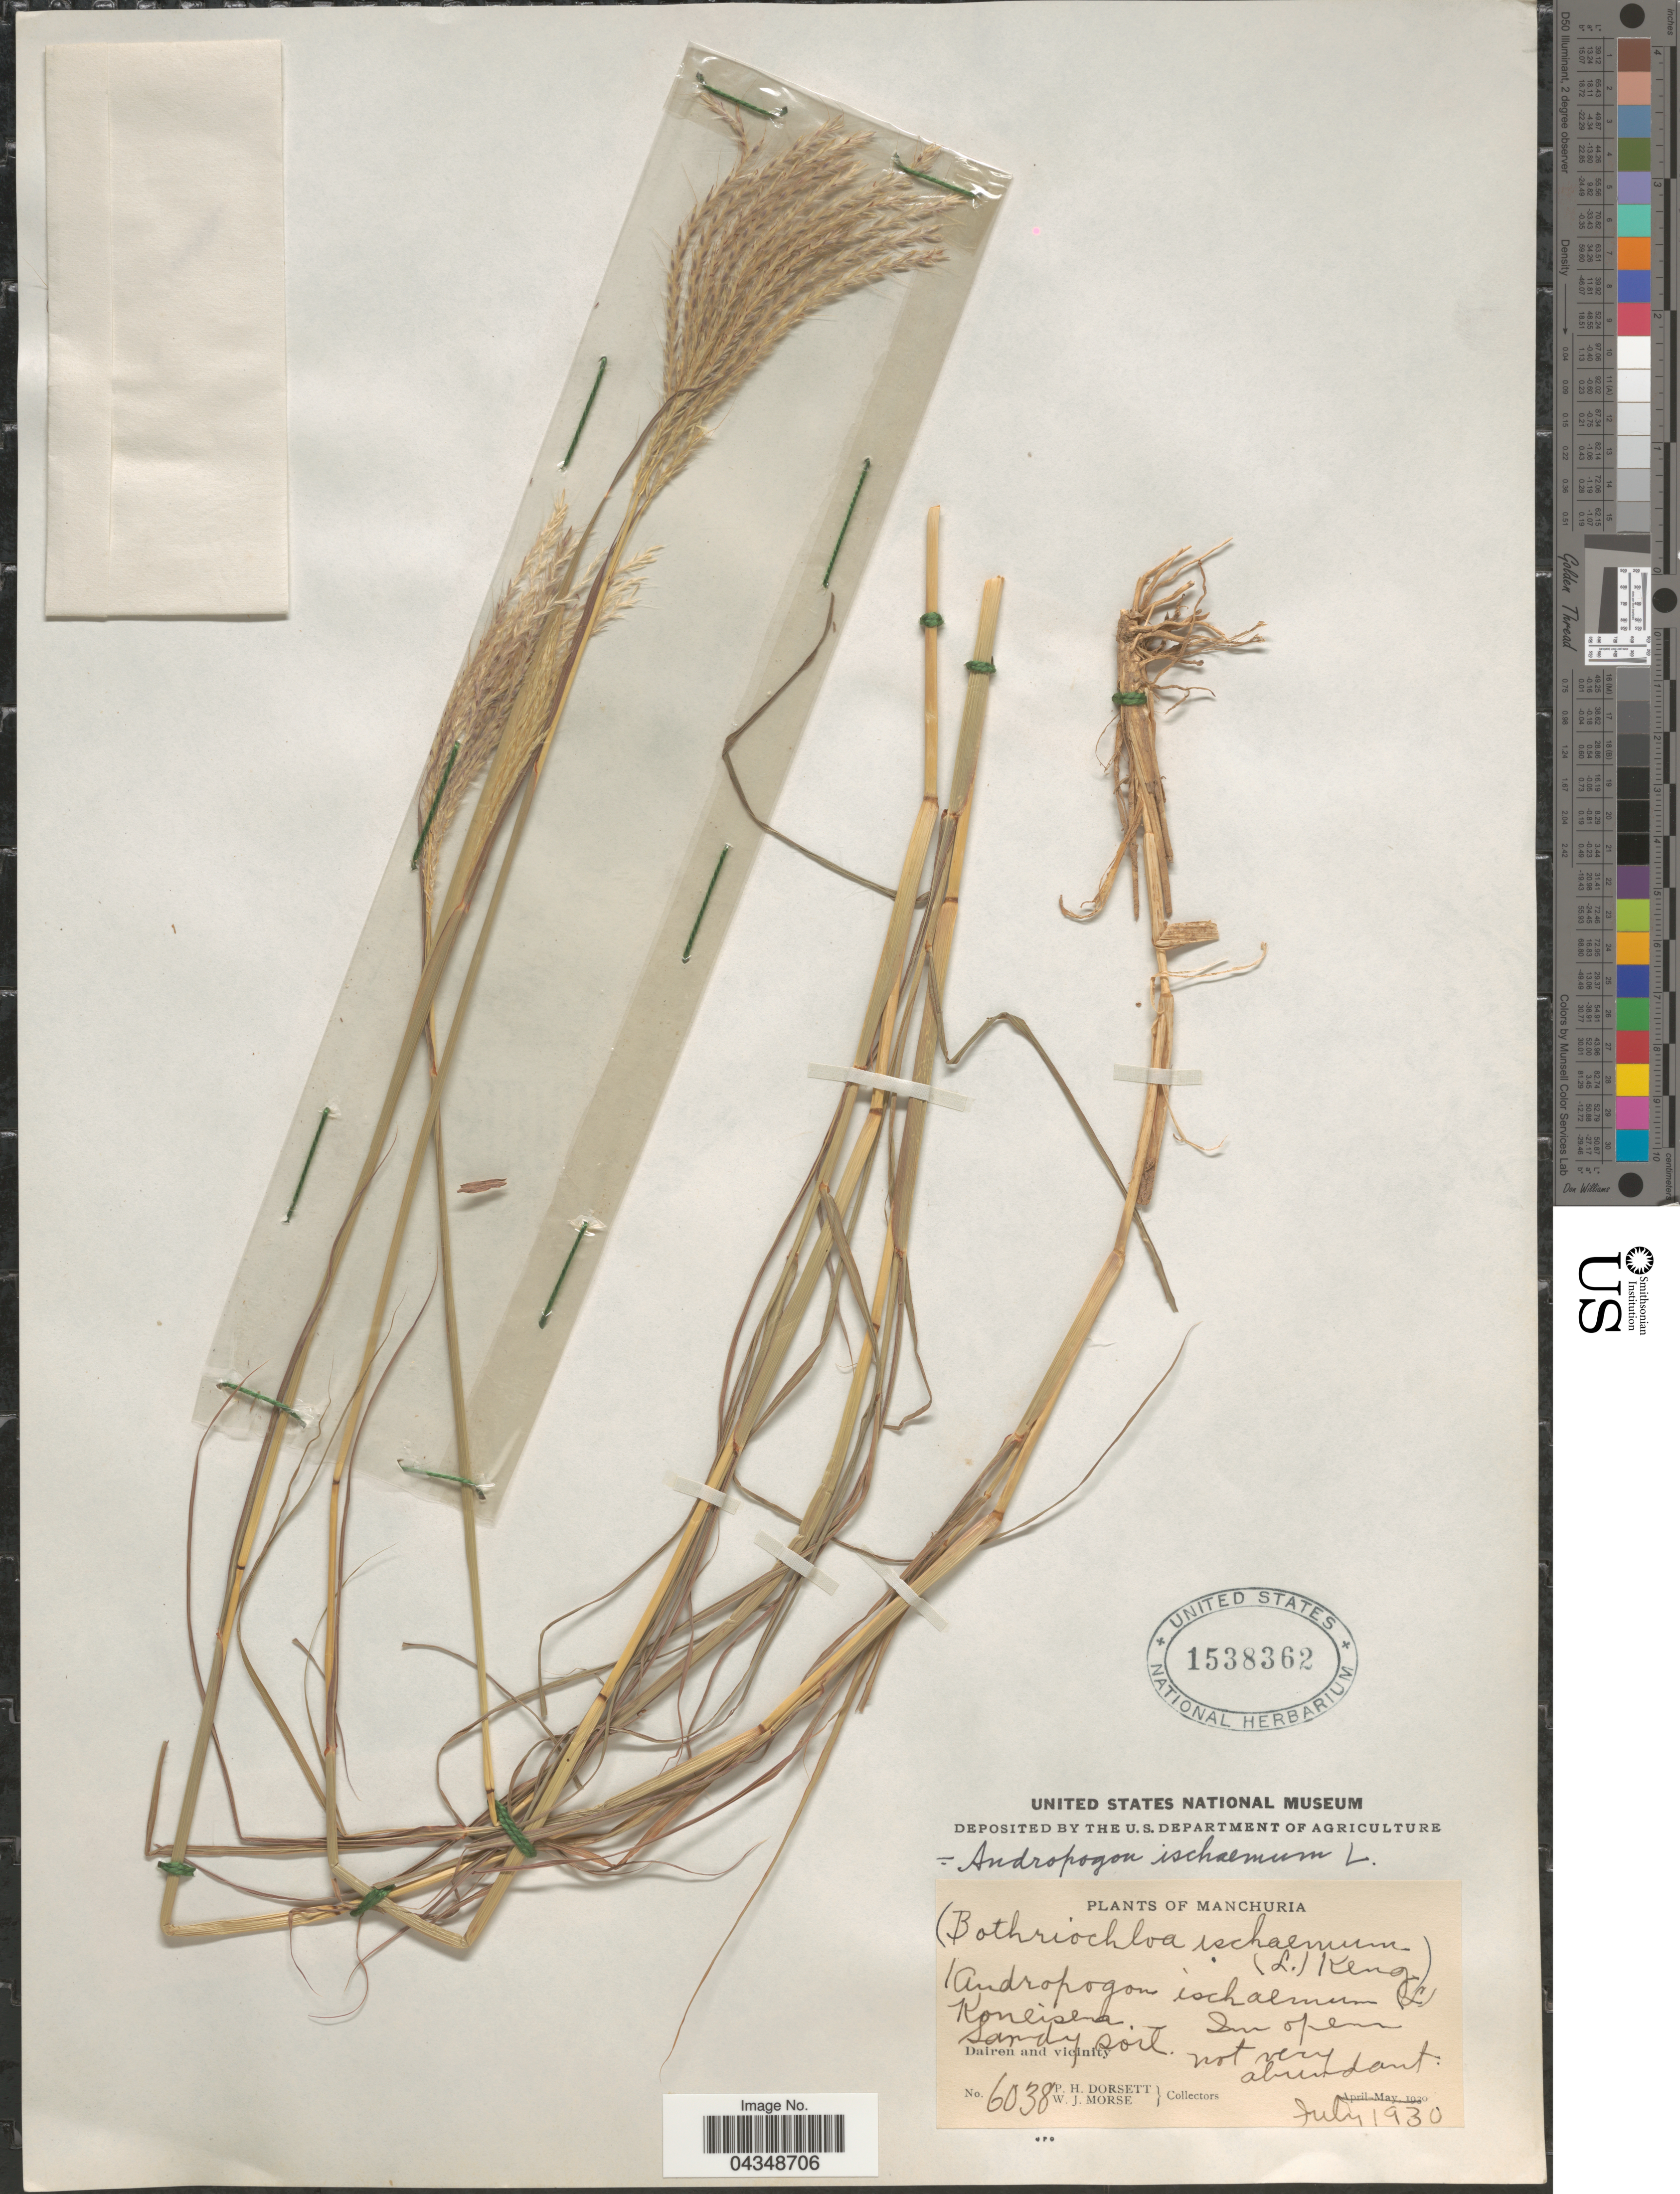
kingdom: Plantae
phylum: Tracheophyta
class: Liliopsida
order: Poales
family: Poaceae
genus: Bothriochloa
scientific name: Bothriochloa ischaemum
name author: (L.) Keng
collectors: P. H. Dorsett & W. J. Morse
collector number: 6038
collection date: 1930-07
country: China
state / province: Liaoning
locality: Manchuria. Dairen and vicinity.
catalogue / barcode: US 1538362